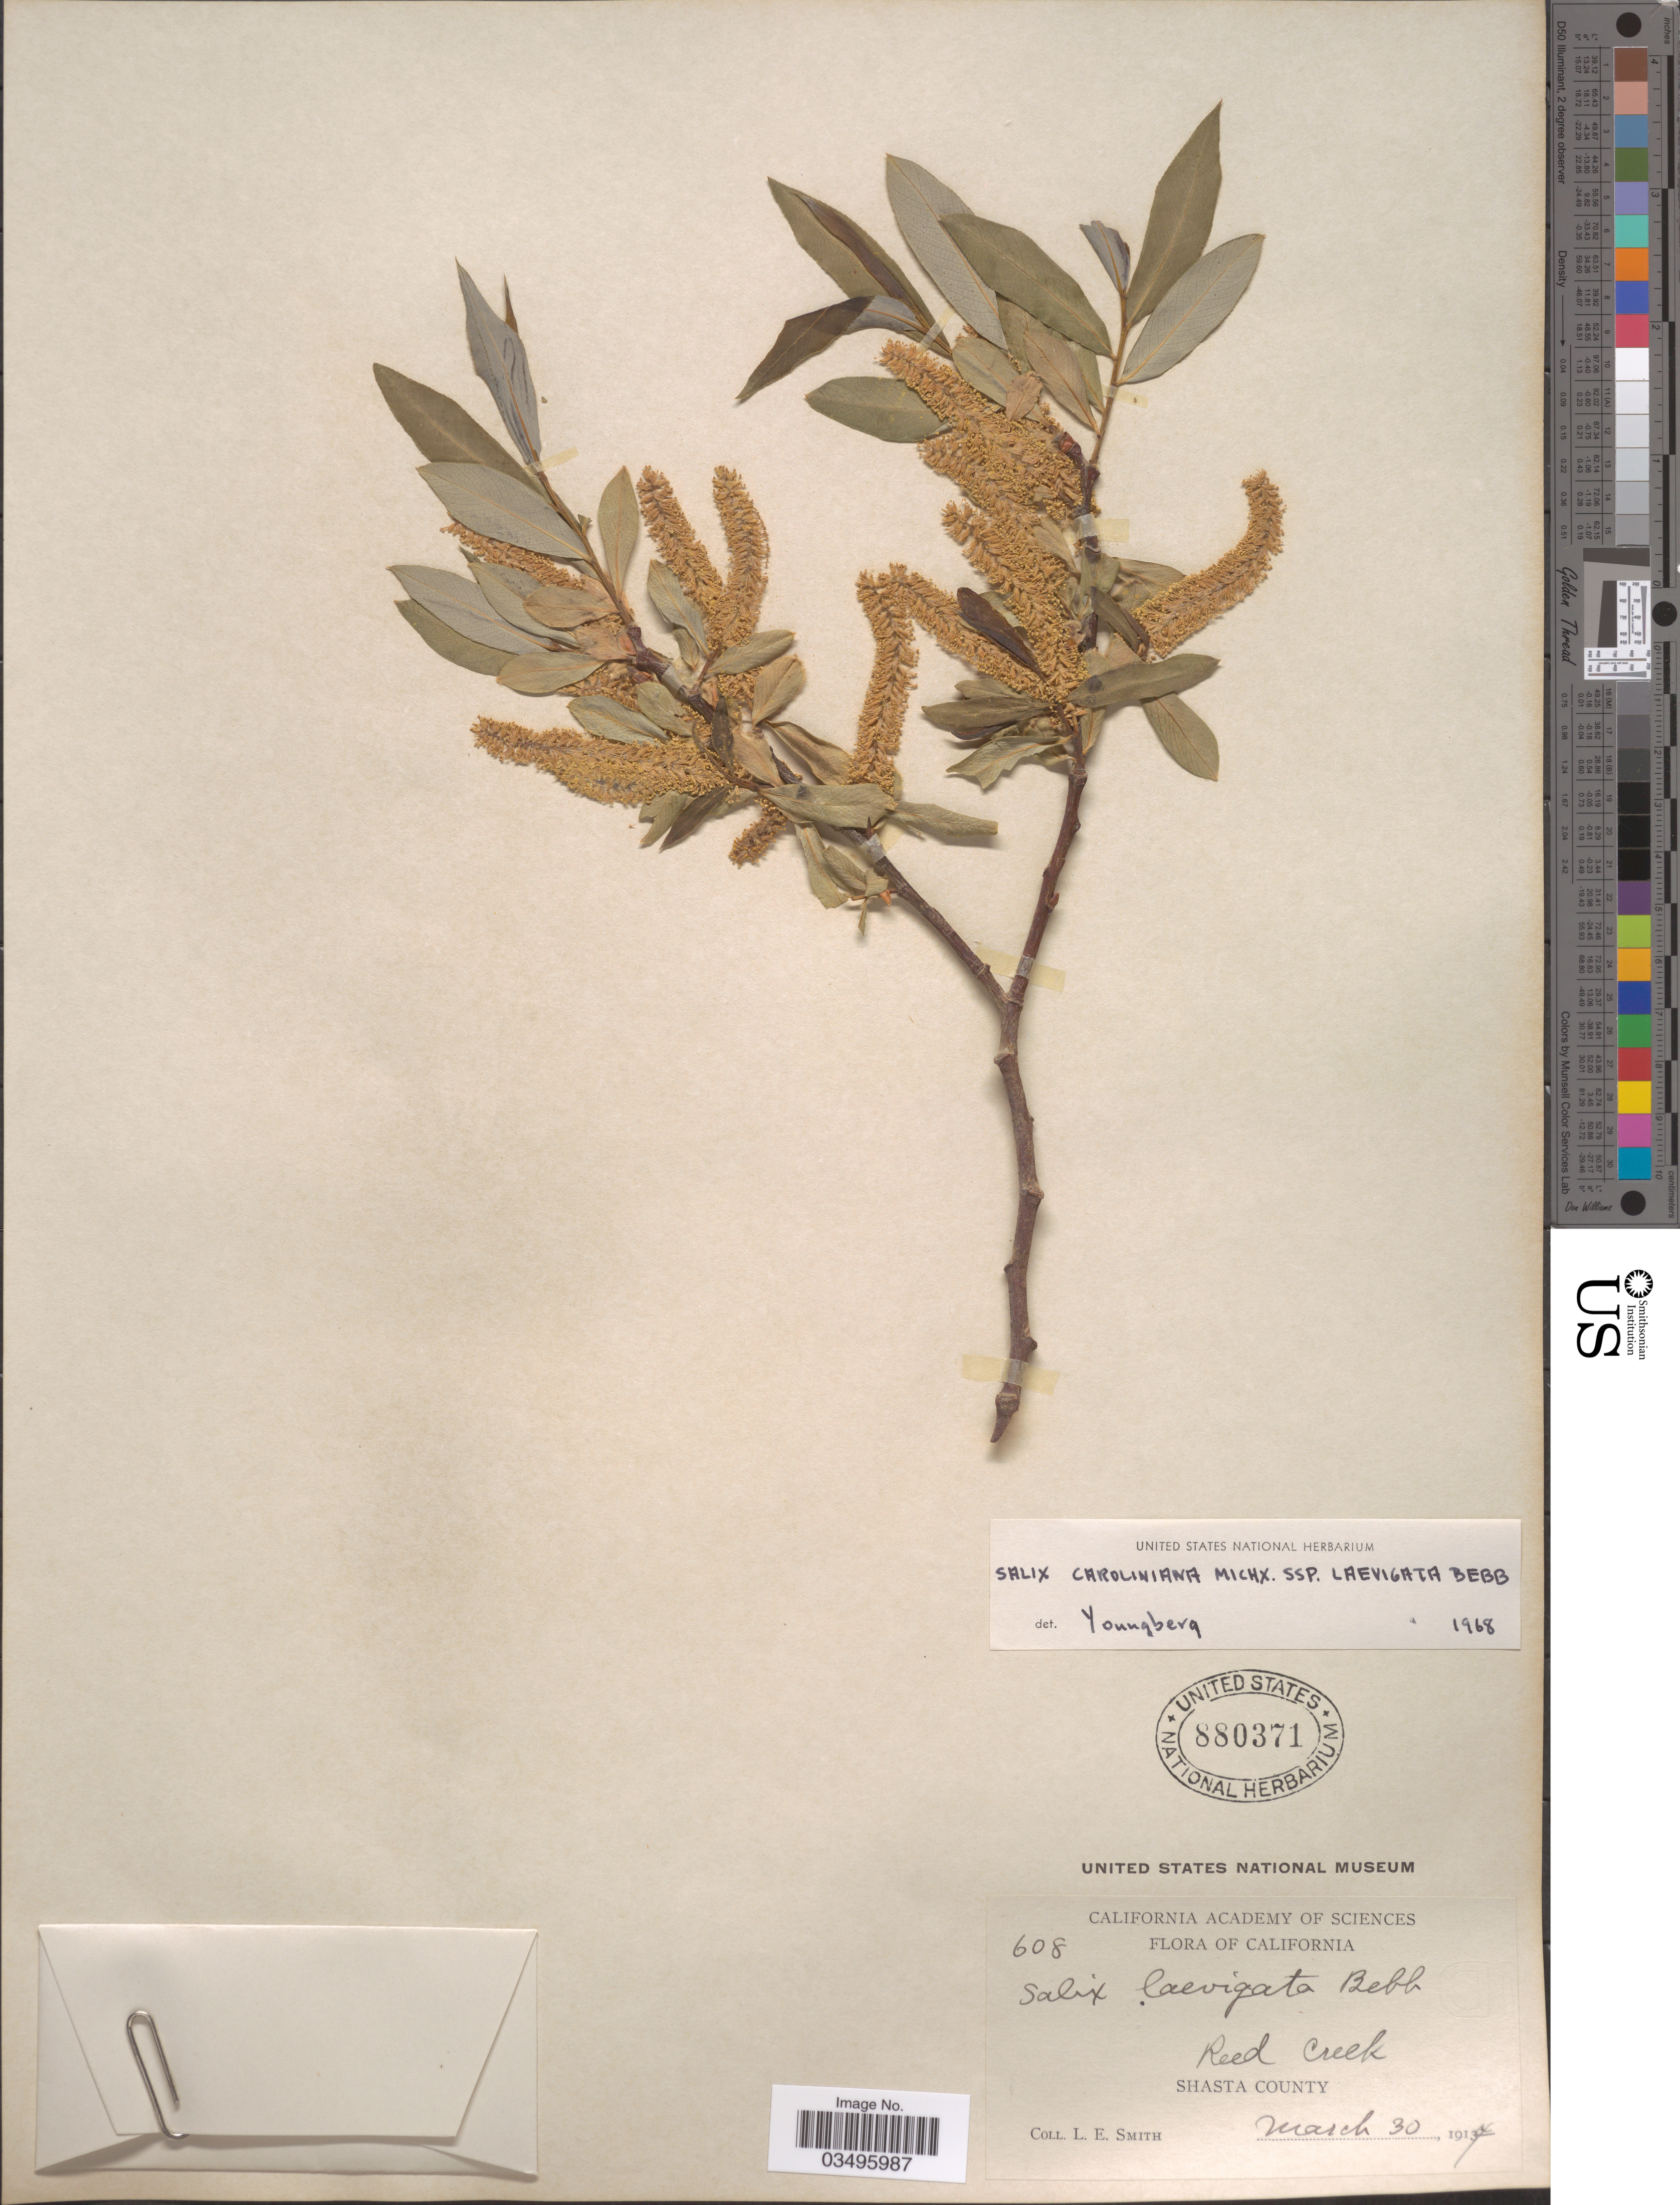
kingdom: Plantae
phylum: Tracheophyta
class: Magnoliopsida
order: Malpighiales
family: Salicaceae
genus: Salix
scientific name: Salix caroliniana subsp. laevigata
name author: Bebb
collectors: L. E. Smith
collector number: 608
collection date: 1917-03-30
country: United States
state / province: California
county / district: Shasta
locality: Reed Ceek. Shasta County.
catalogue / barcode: US 880371